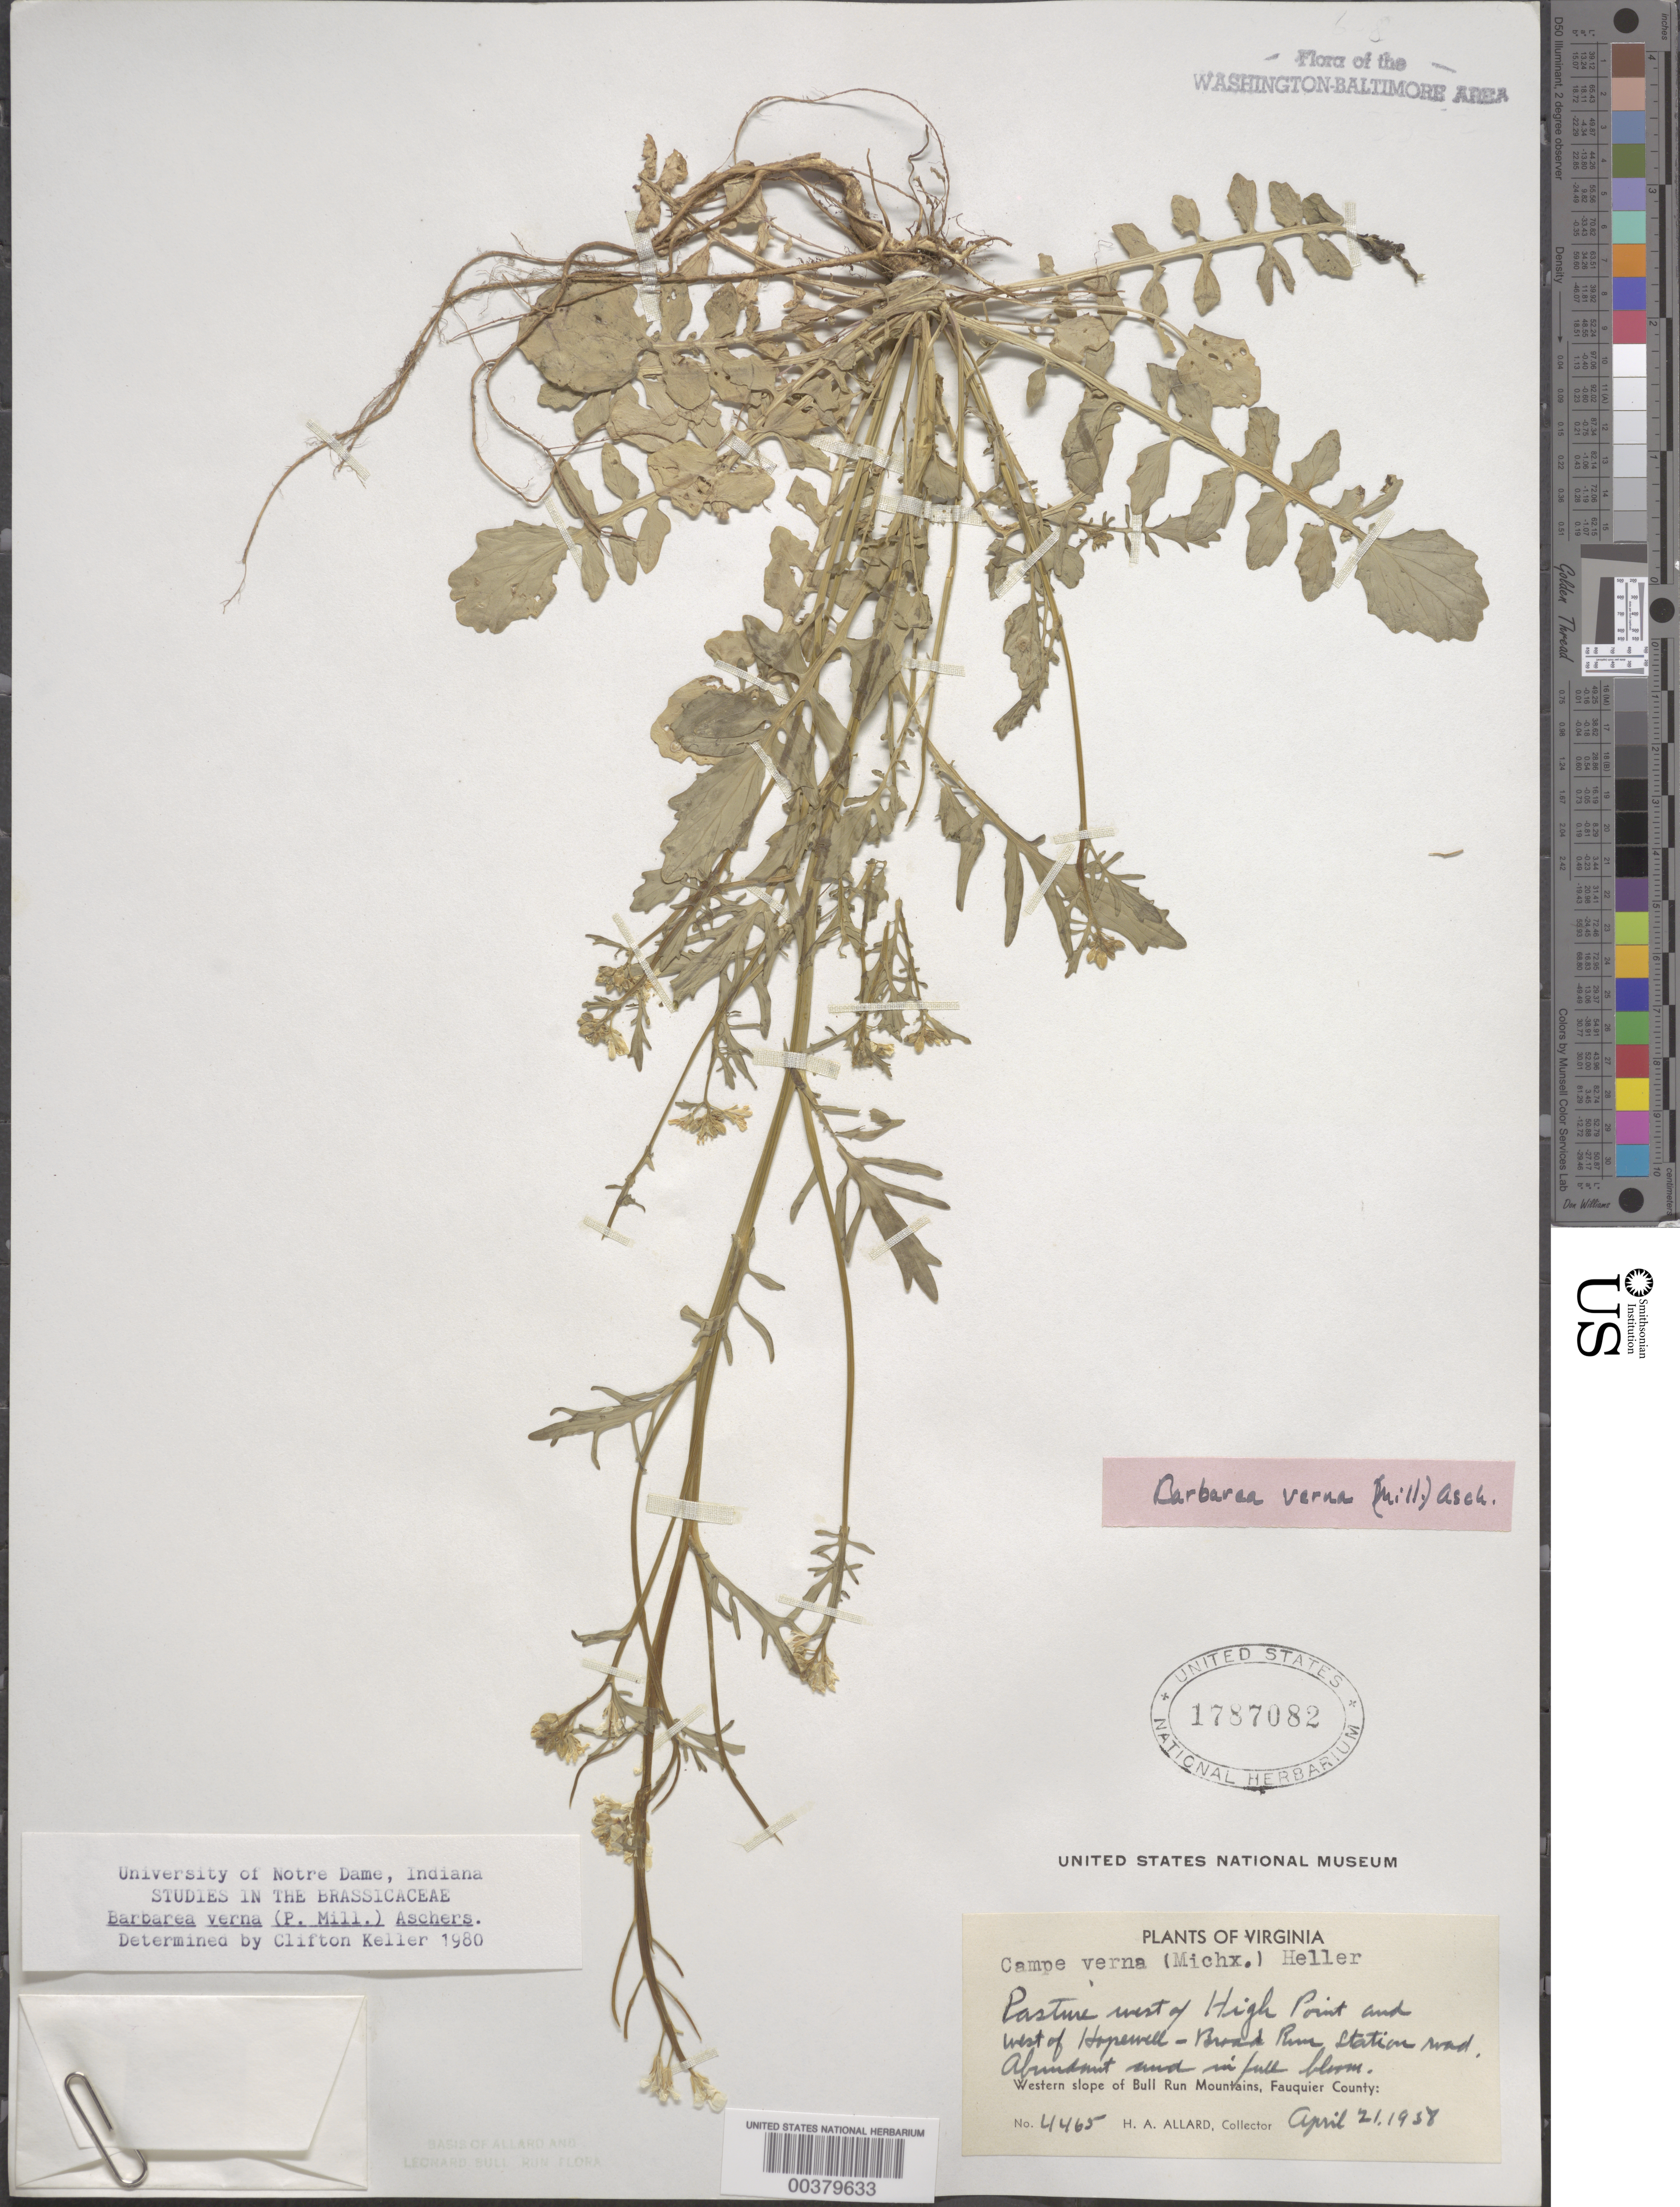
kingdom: Plantae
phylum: Tracheophyta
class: Magnoliopsida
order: Brassicales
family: Brassicaceae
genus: Barbarea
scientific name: Barbarea verna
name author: (Mill.) Asch.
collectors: H. A. Allard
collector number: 4465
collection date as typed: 21 Apr 1938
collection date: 1938-04-21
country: United States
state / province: Virginia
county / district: Fauquier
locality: West of High Point and south of White Oak Grove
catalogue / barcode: US 1787082